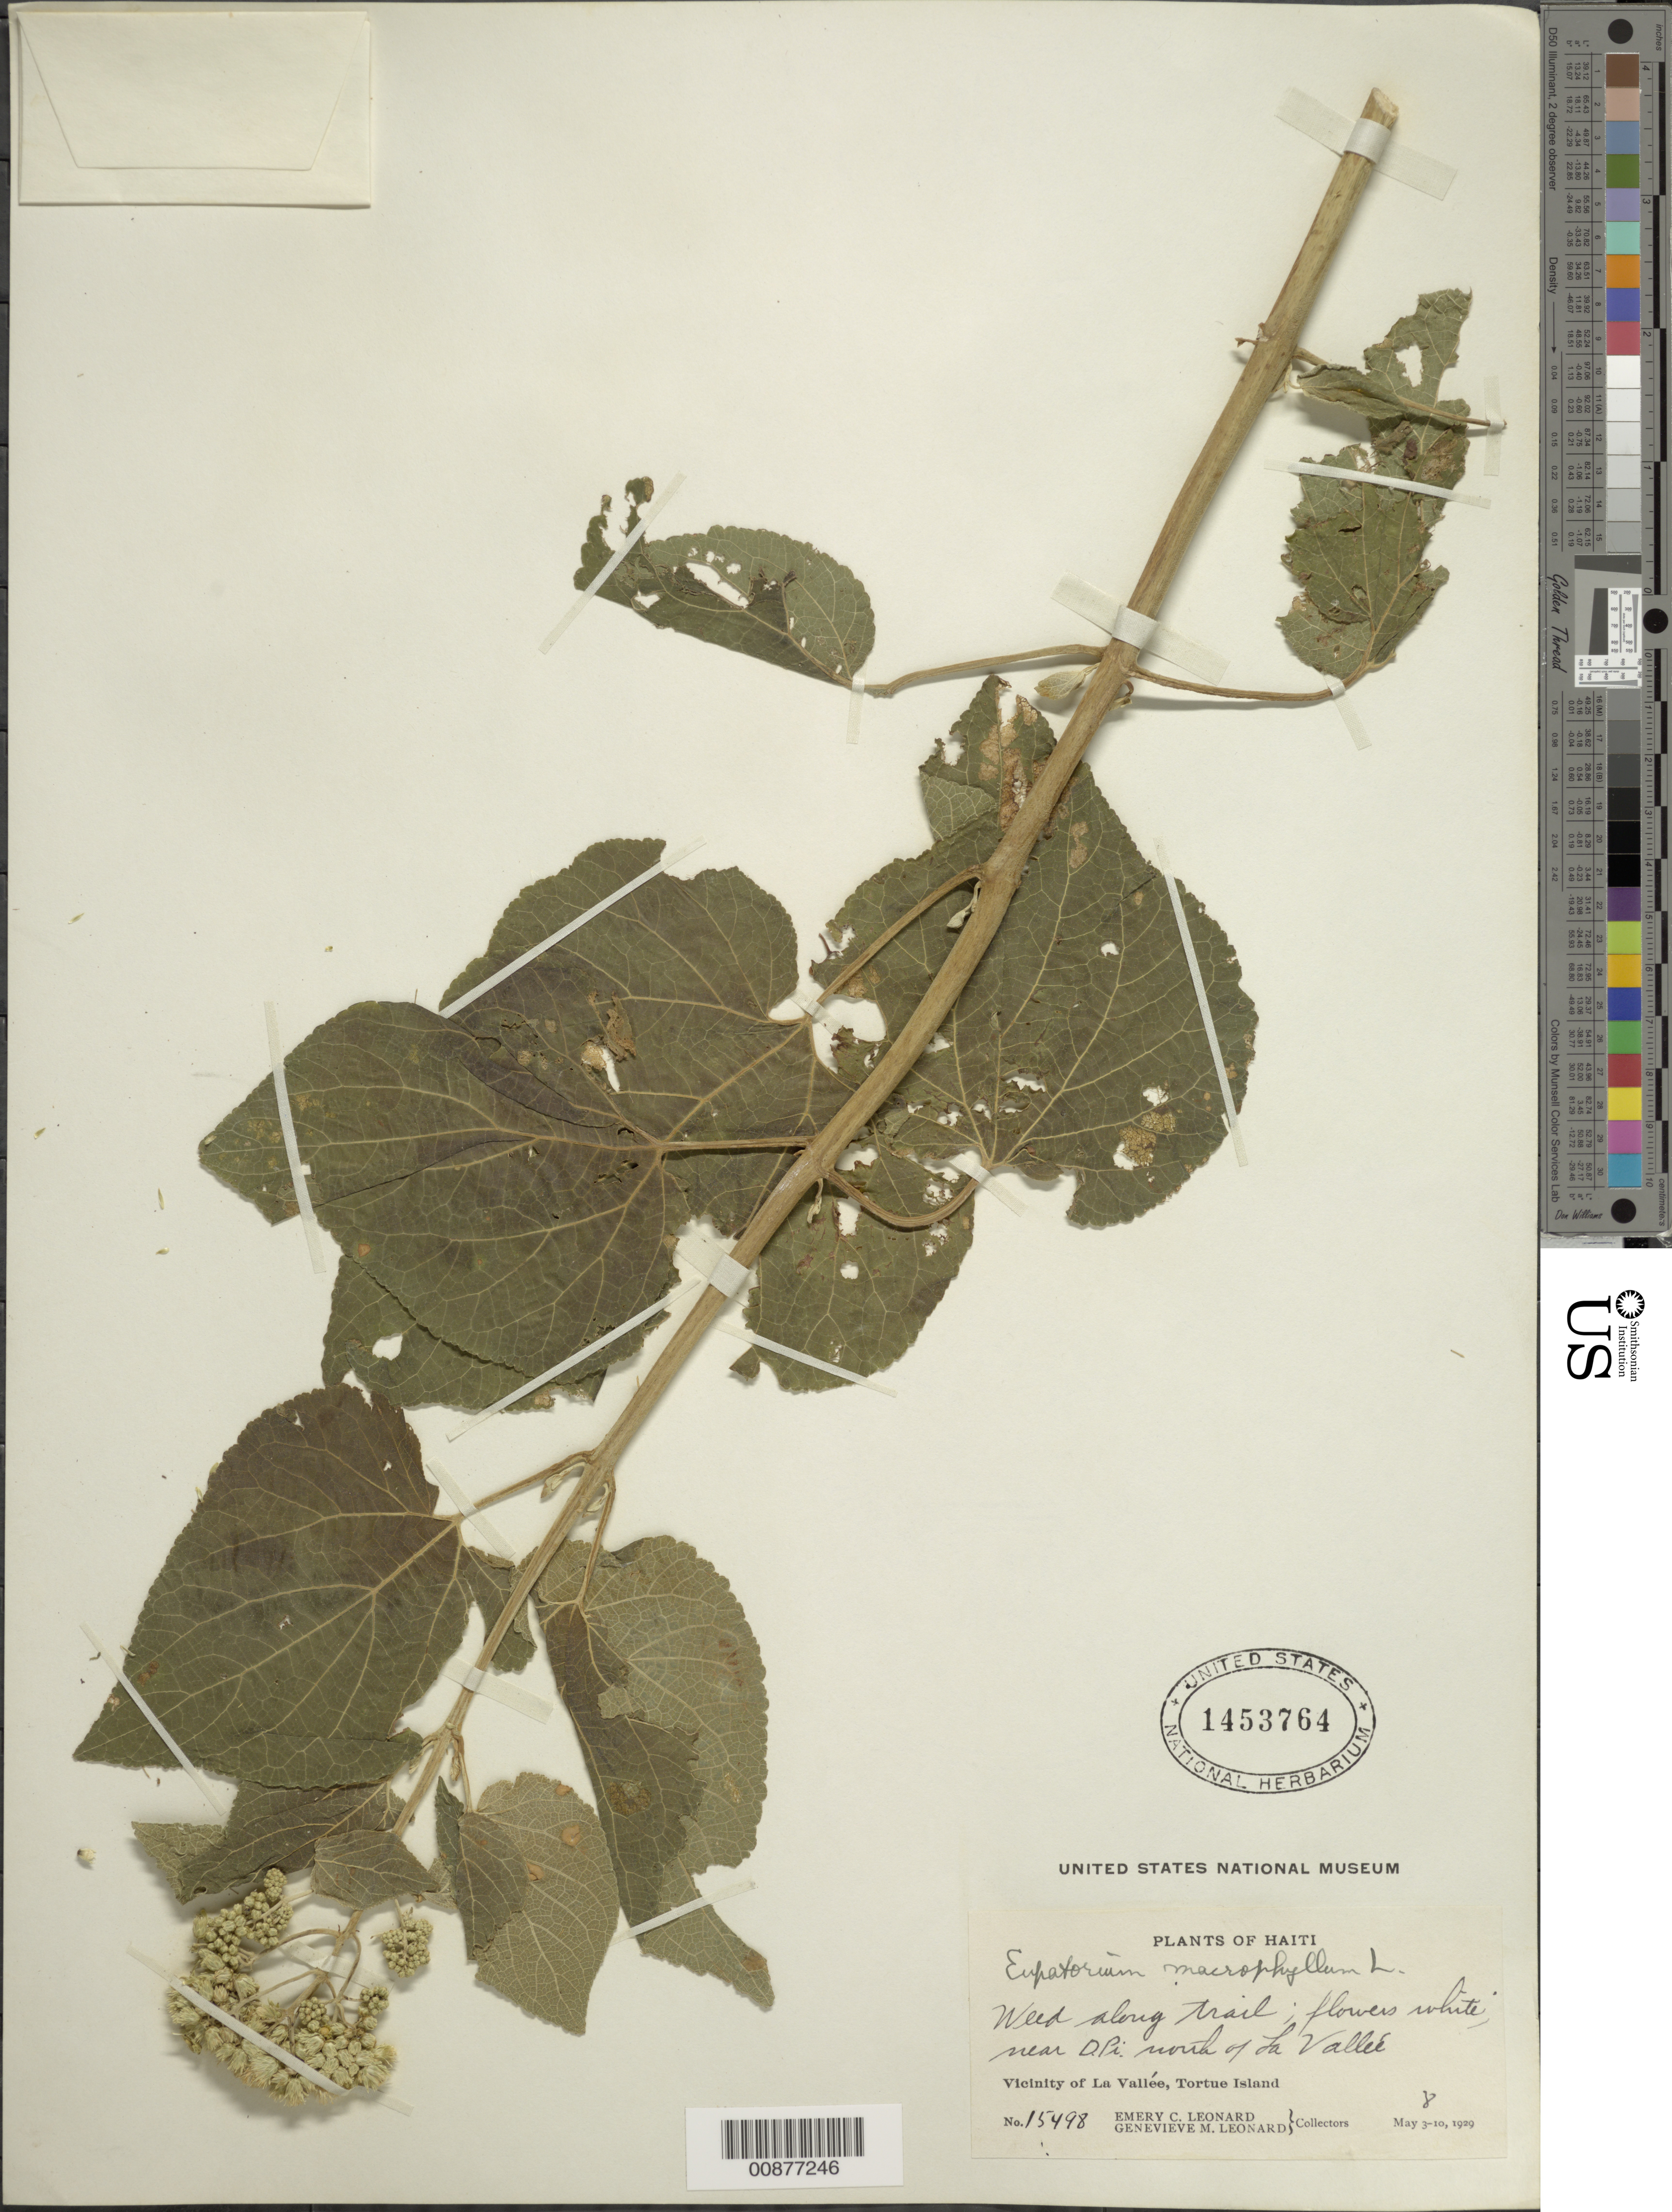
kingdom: Plantae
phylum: Tracheophyta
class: Magnoliopsida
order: Asterales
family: Asteraceae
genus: Hebeclinium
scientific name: Hebeclinium macrophyllum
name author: (L.) DC.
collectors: E. C. Leonard & G. M. Leonard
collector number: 15498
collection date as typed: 08 May 1920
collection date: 1920-05-08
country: Haiti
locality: Vicinity of La Vallée, Tortue Island. Near D. Pi., mouth of La Vallée.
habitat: Along trail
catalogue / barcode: US 1453764